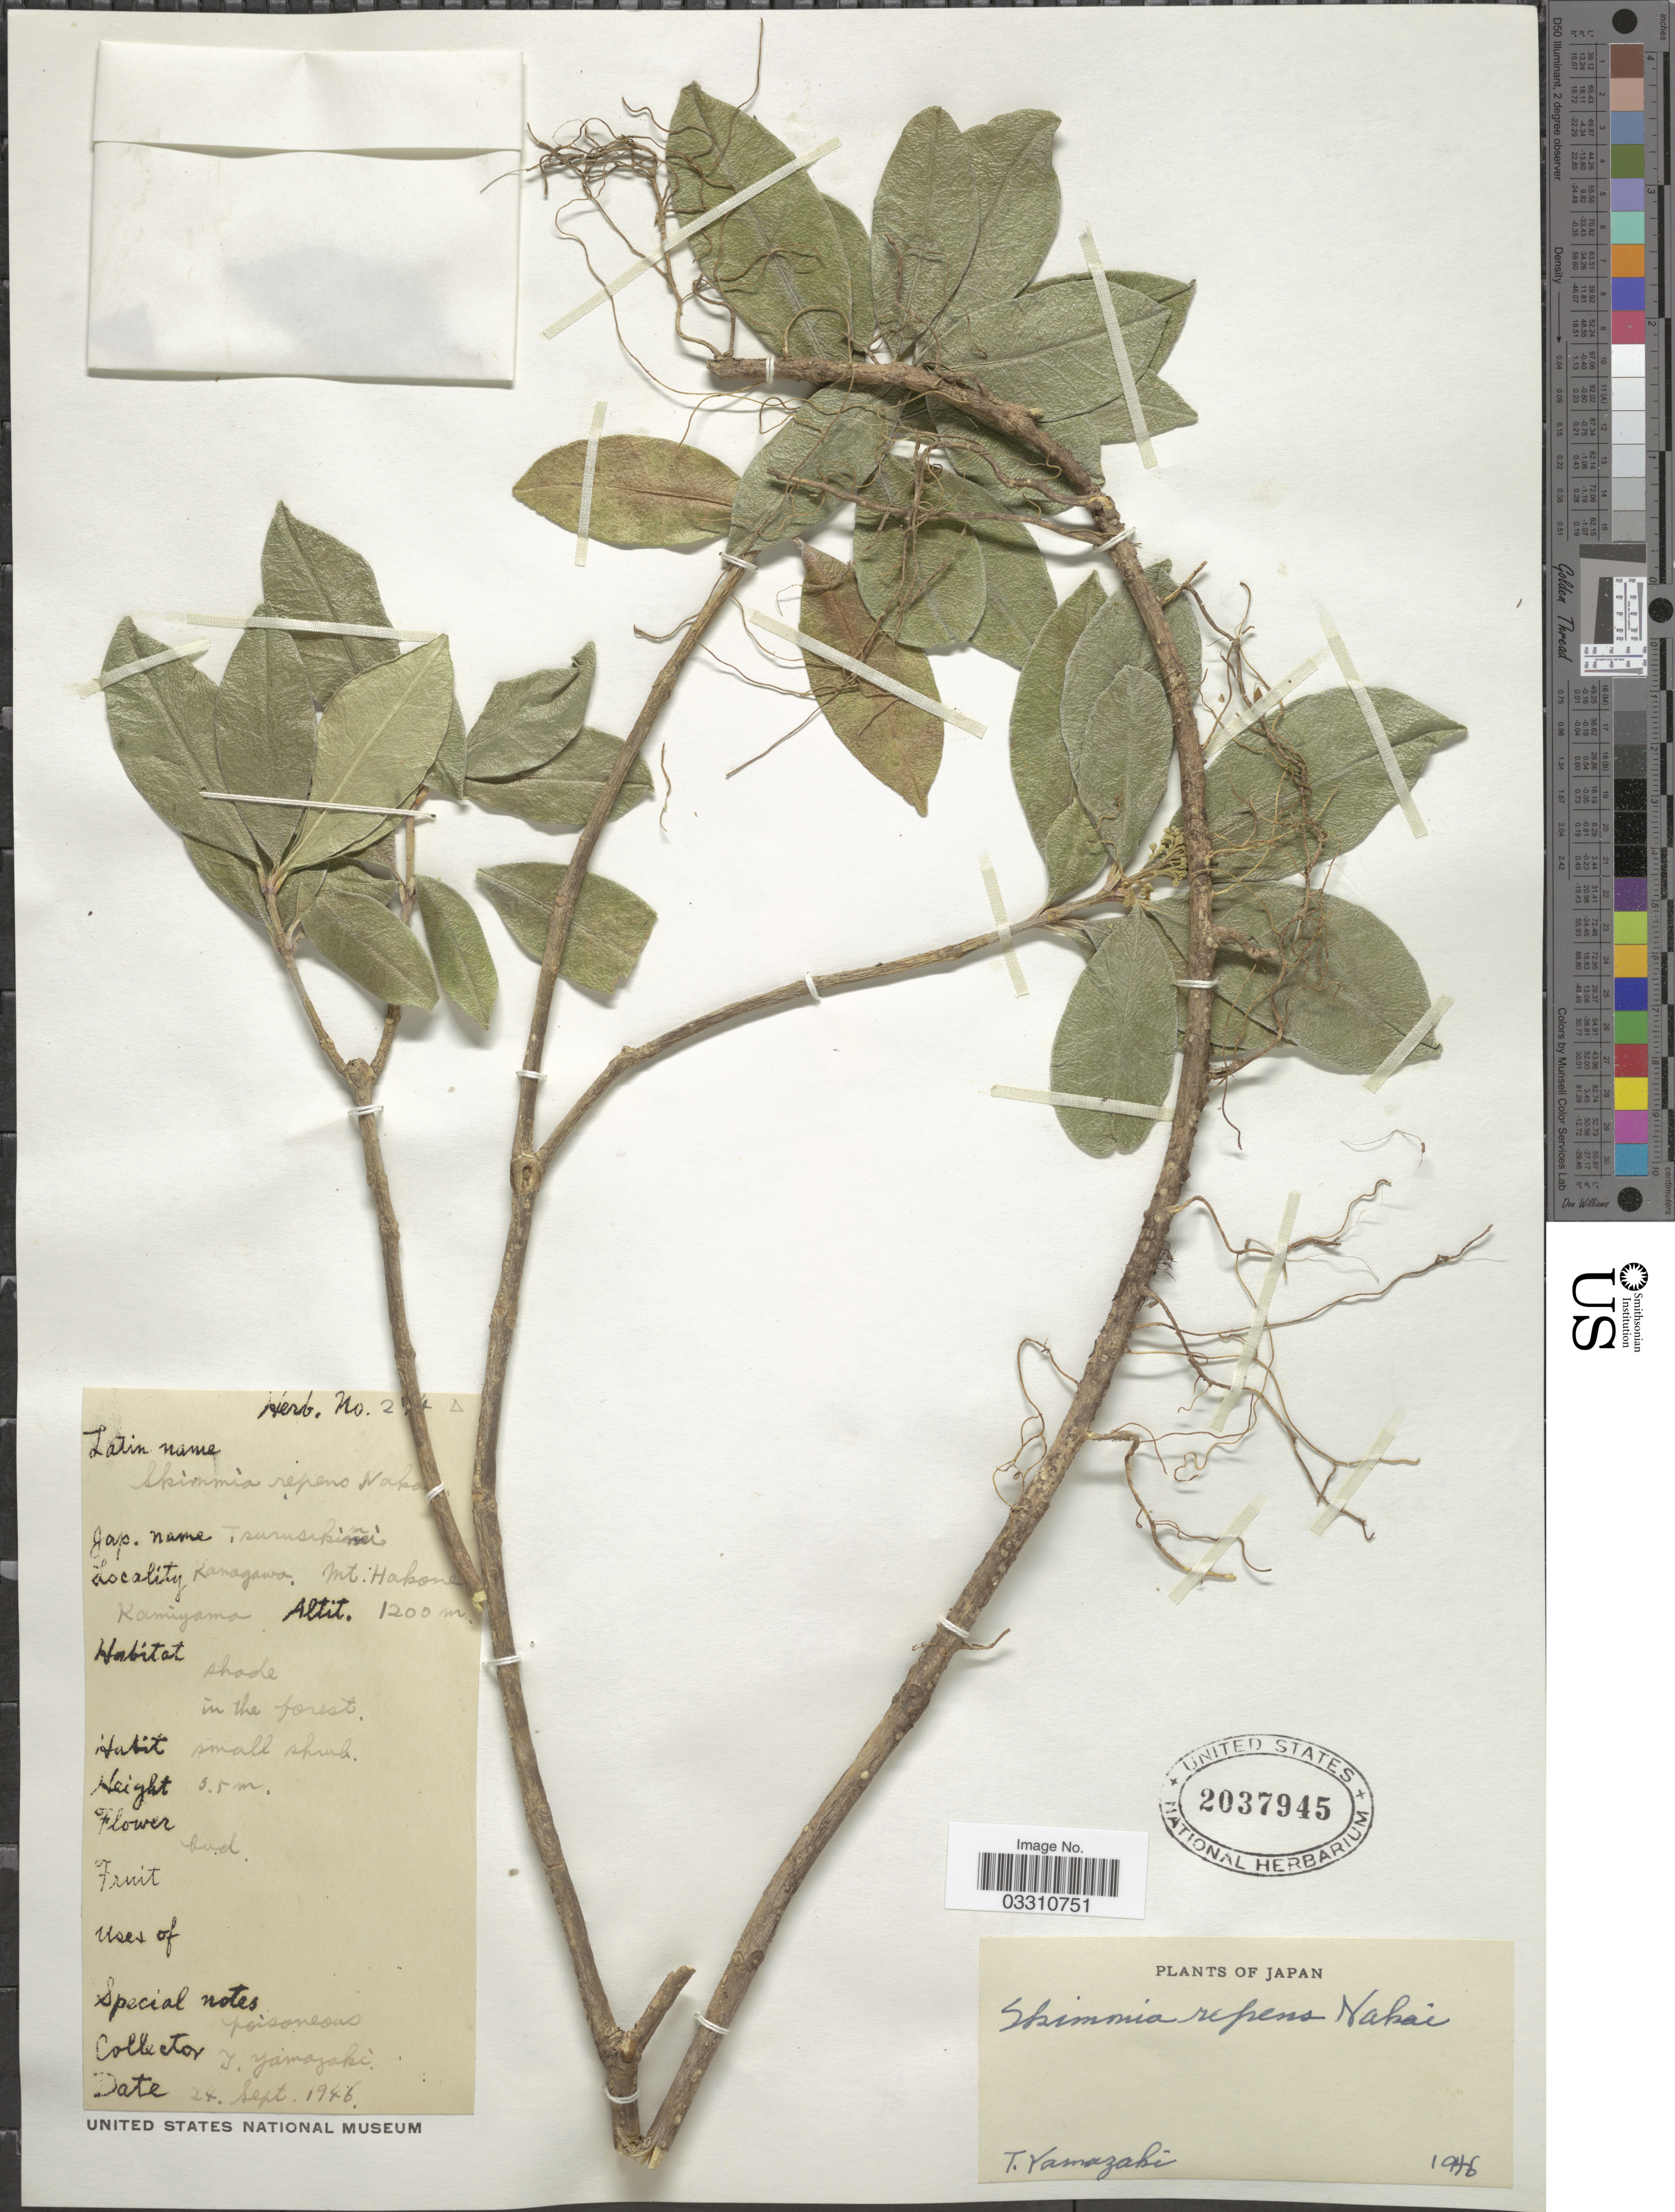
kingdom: Plantae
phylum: Tracheophyta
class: Magnoliopsida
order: Sapindales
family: Rutaceae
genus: Skimmia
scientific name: Skimmia repens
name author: Nakai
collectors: T. Yamazaki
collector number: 2!4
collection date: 1946-09-24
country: Japan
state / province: Kanagawa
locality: Mt. Hakone. Kamiyama.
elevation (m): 1200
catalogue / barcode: US 2037945